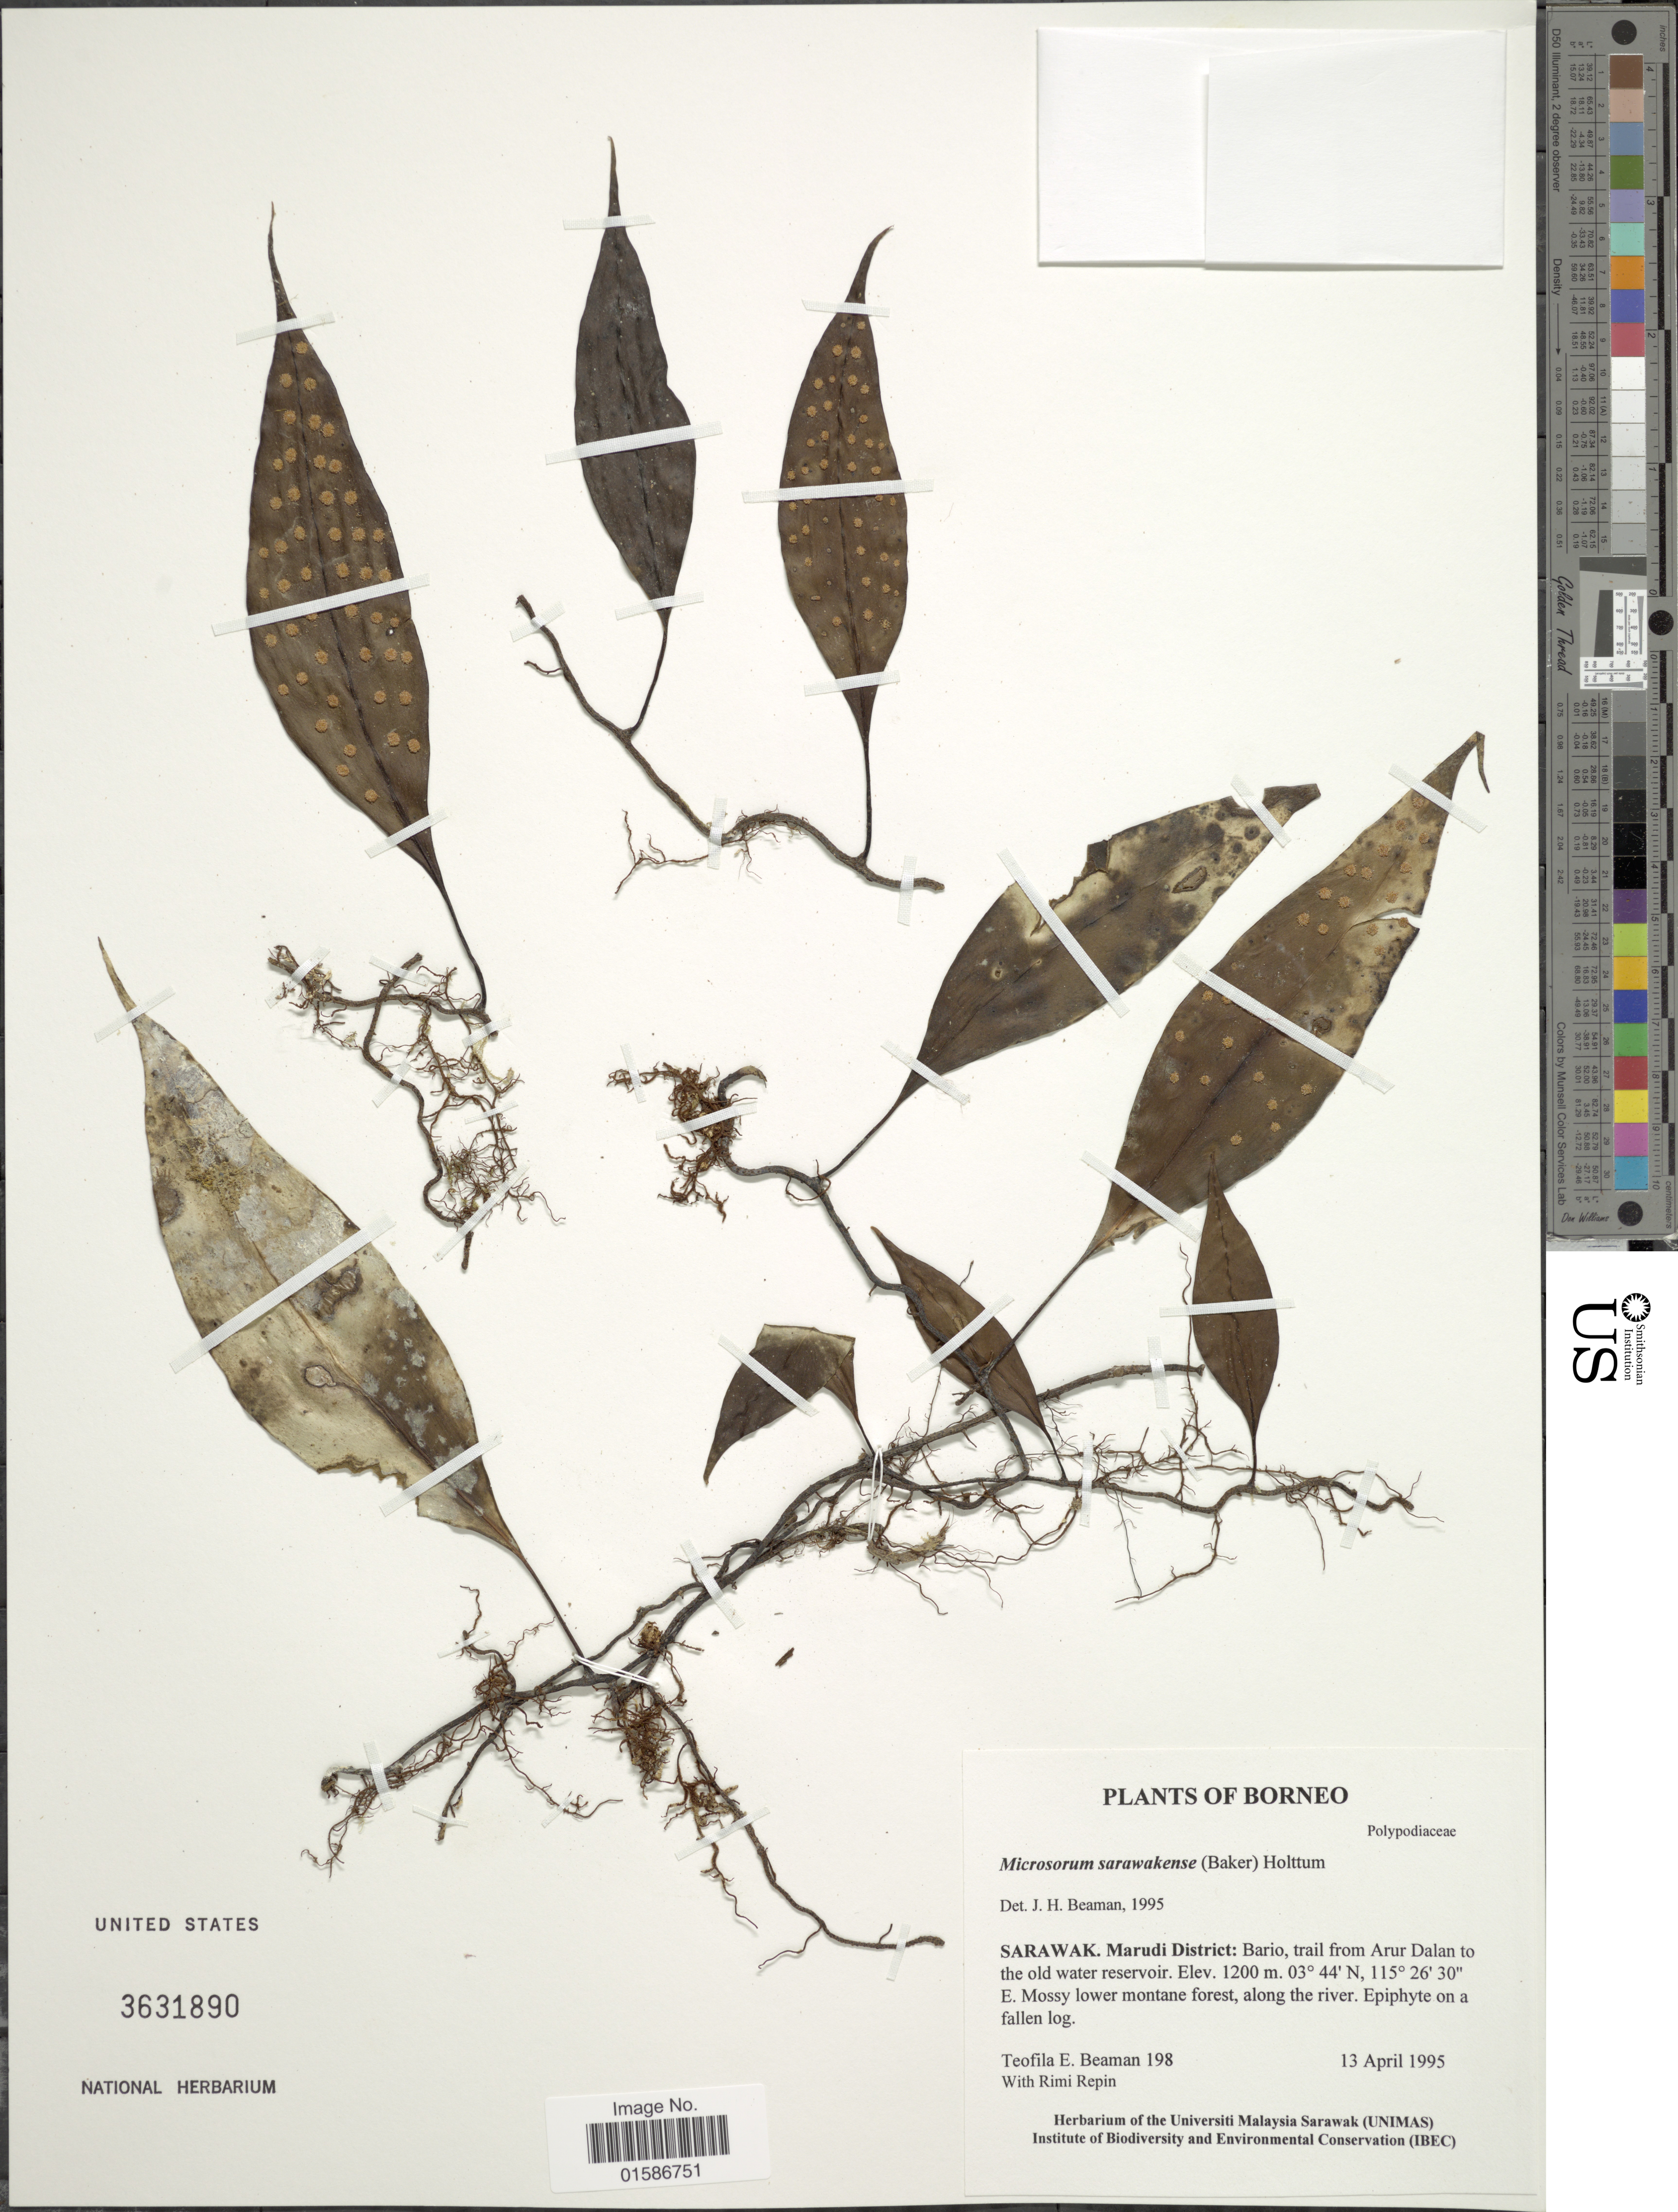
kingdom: Plantae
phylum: Tracheophyta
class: Polypodiopsida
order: Polypodiales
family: Polypodiaceae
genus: Microsorum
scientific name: Microsorum sarawakense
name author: (Baker) Ching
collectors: T. E. Beaman & R. Repin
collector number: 198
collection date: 1995-04-13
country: Malaysia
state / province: Sarawak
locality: Borneo, Marudi District: Bario, trail from Arur Dalan to the old water reservoir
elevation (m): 1200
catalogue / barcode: US 3631890